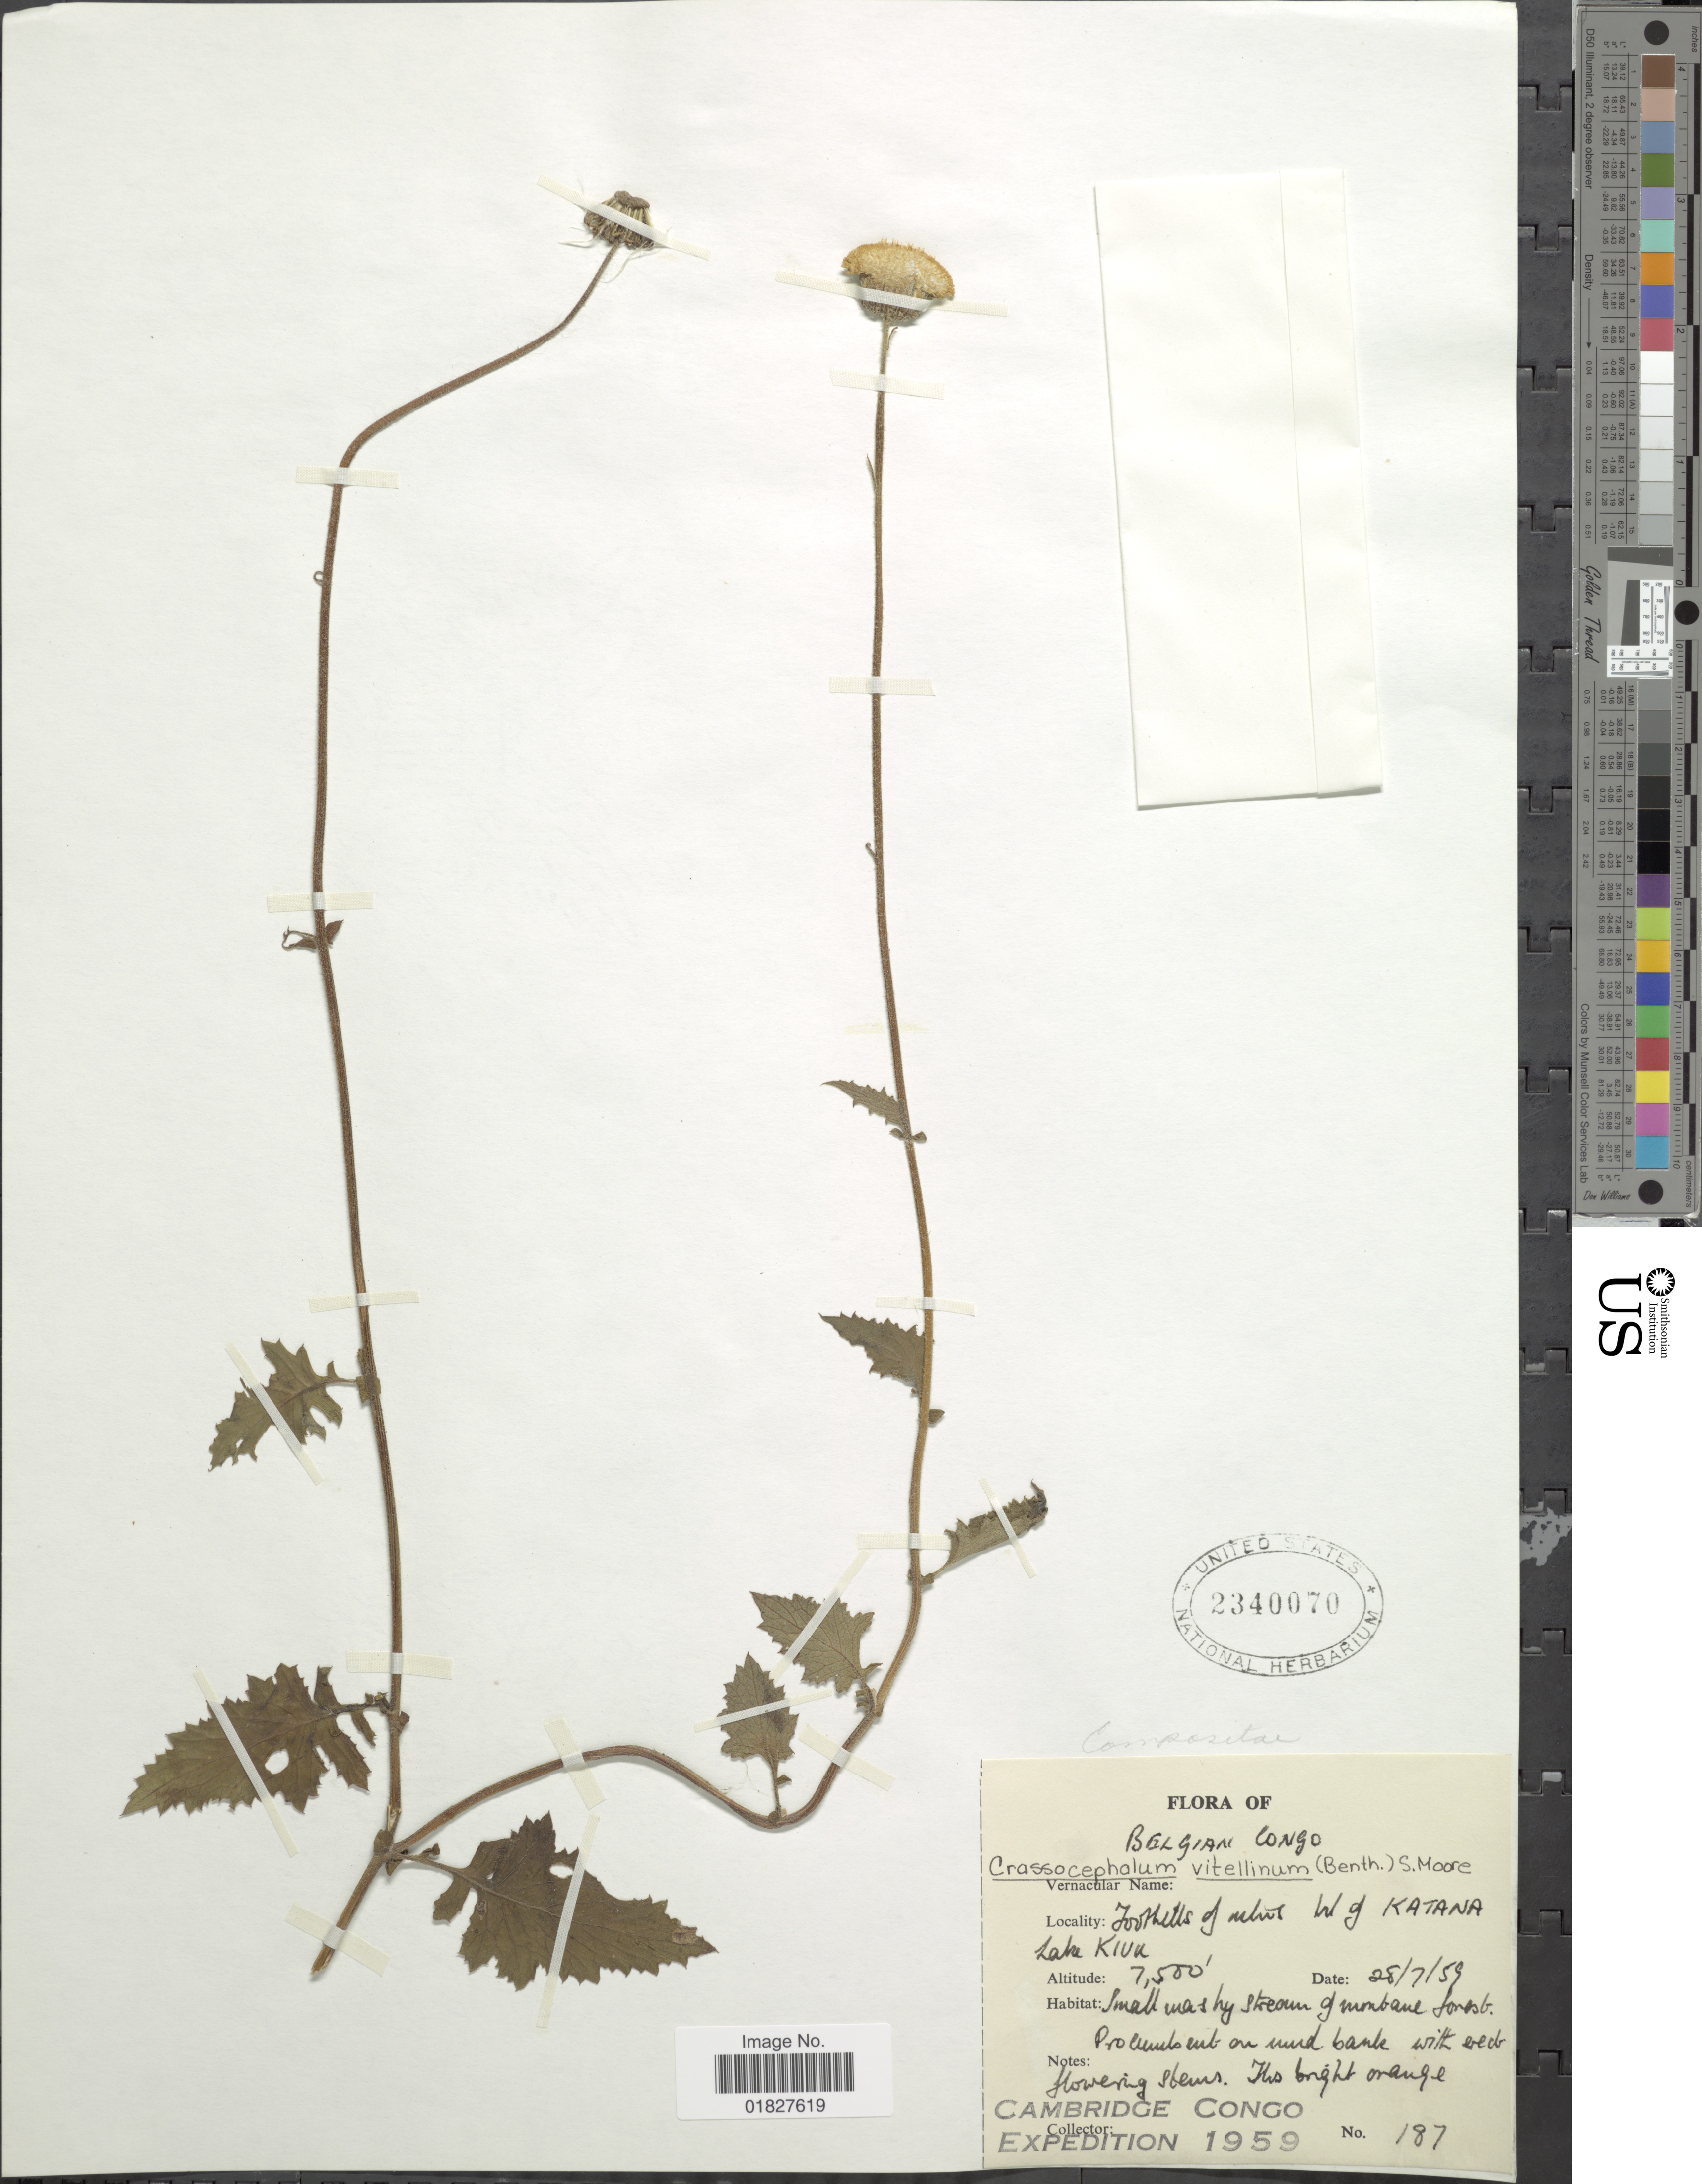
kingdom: Plantae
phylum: Tracheophyta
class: Magnoliopsida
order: Asterales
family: Asteraceae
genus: Crassocephalum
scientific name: Crassocephalum vitellinum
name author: (Benth.) S. Moore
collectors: Cambridge Congo Expedition 1959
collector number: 187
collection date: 1959-07-28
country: Congo, Democratic Republic of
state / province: Sud-Kivu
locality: Belgian Congo, foothills of mtns W of Katana, Lake Kivu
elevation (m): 2286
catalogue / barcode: US 2340070